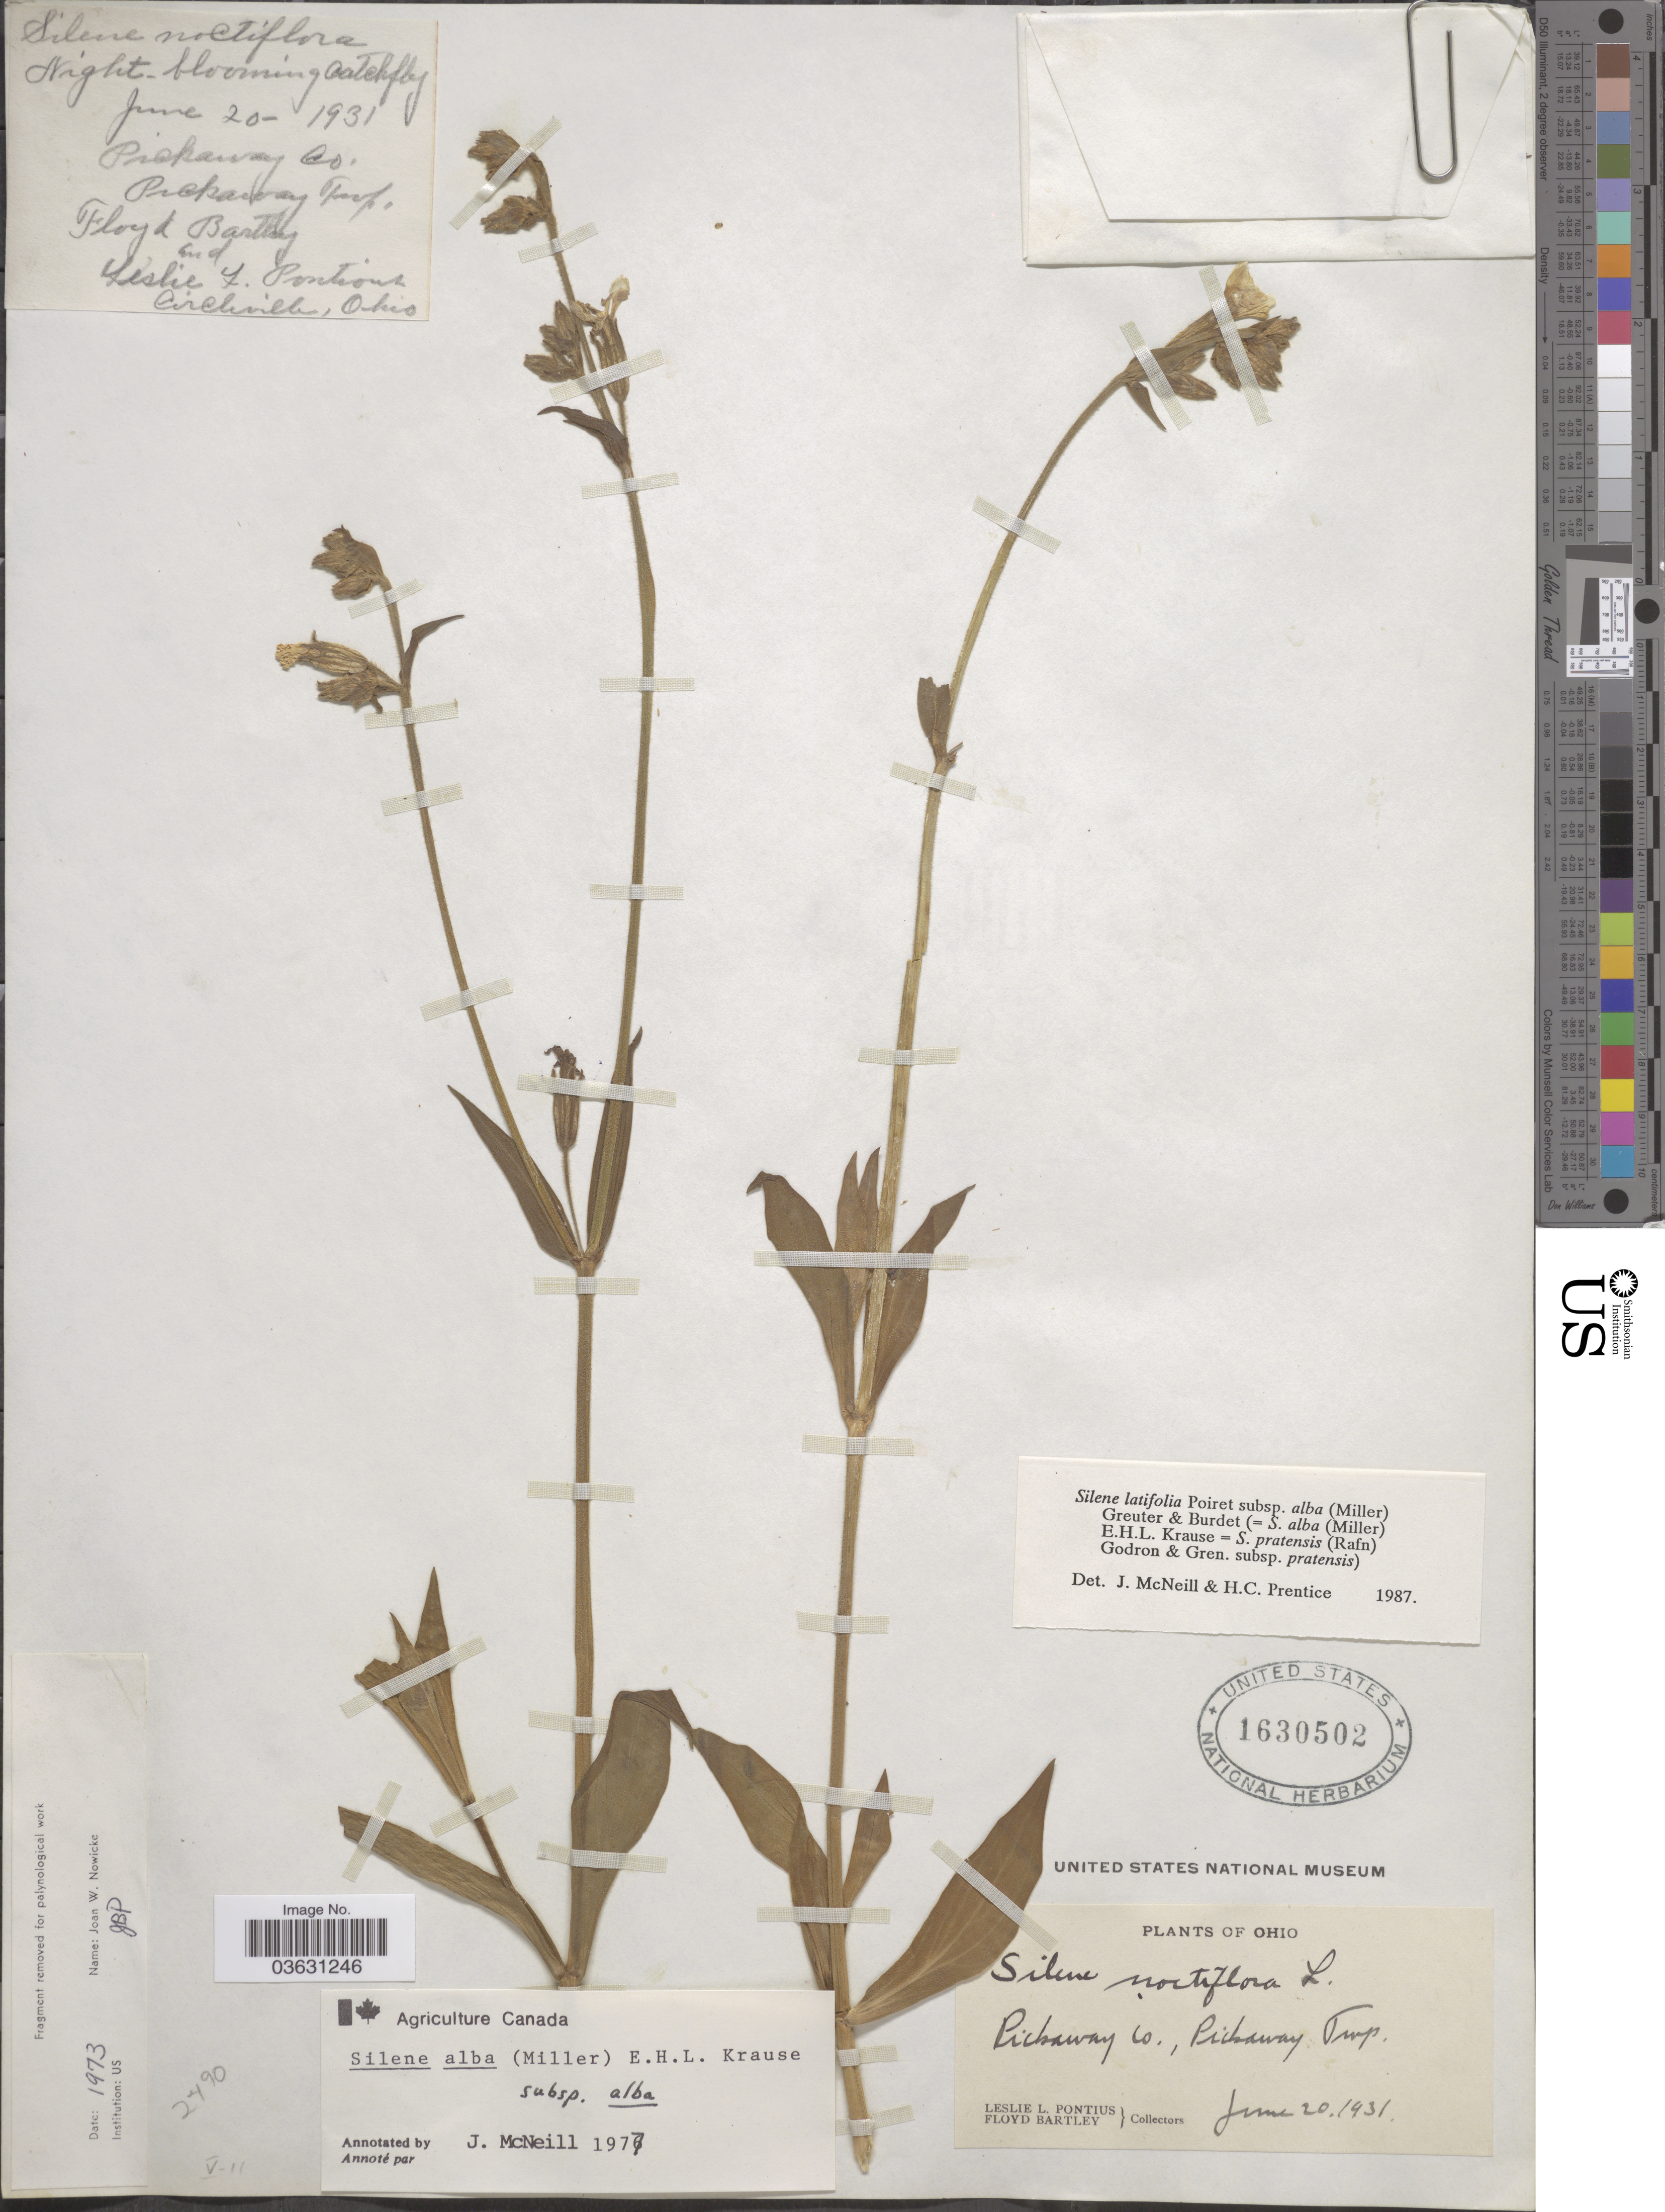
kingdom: Plantae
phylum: Tracheophyta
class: Magnoliopsida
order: Caryophyllales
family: Caryophyllaceae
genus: Silene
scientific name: Silene latifolia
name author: Poir.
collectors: L. L. Pontious & F. Bartley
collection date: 1931-06-20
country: United States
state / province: Ohio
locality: Pickaway Co., Pickway Twp.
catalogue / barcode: US 1630502